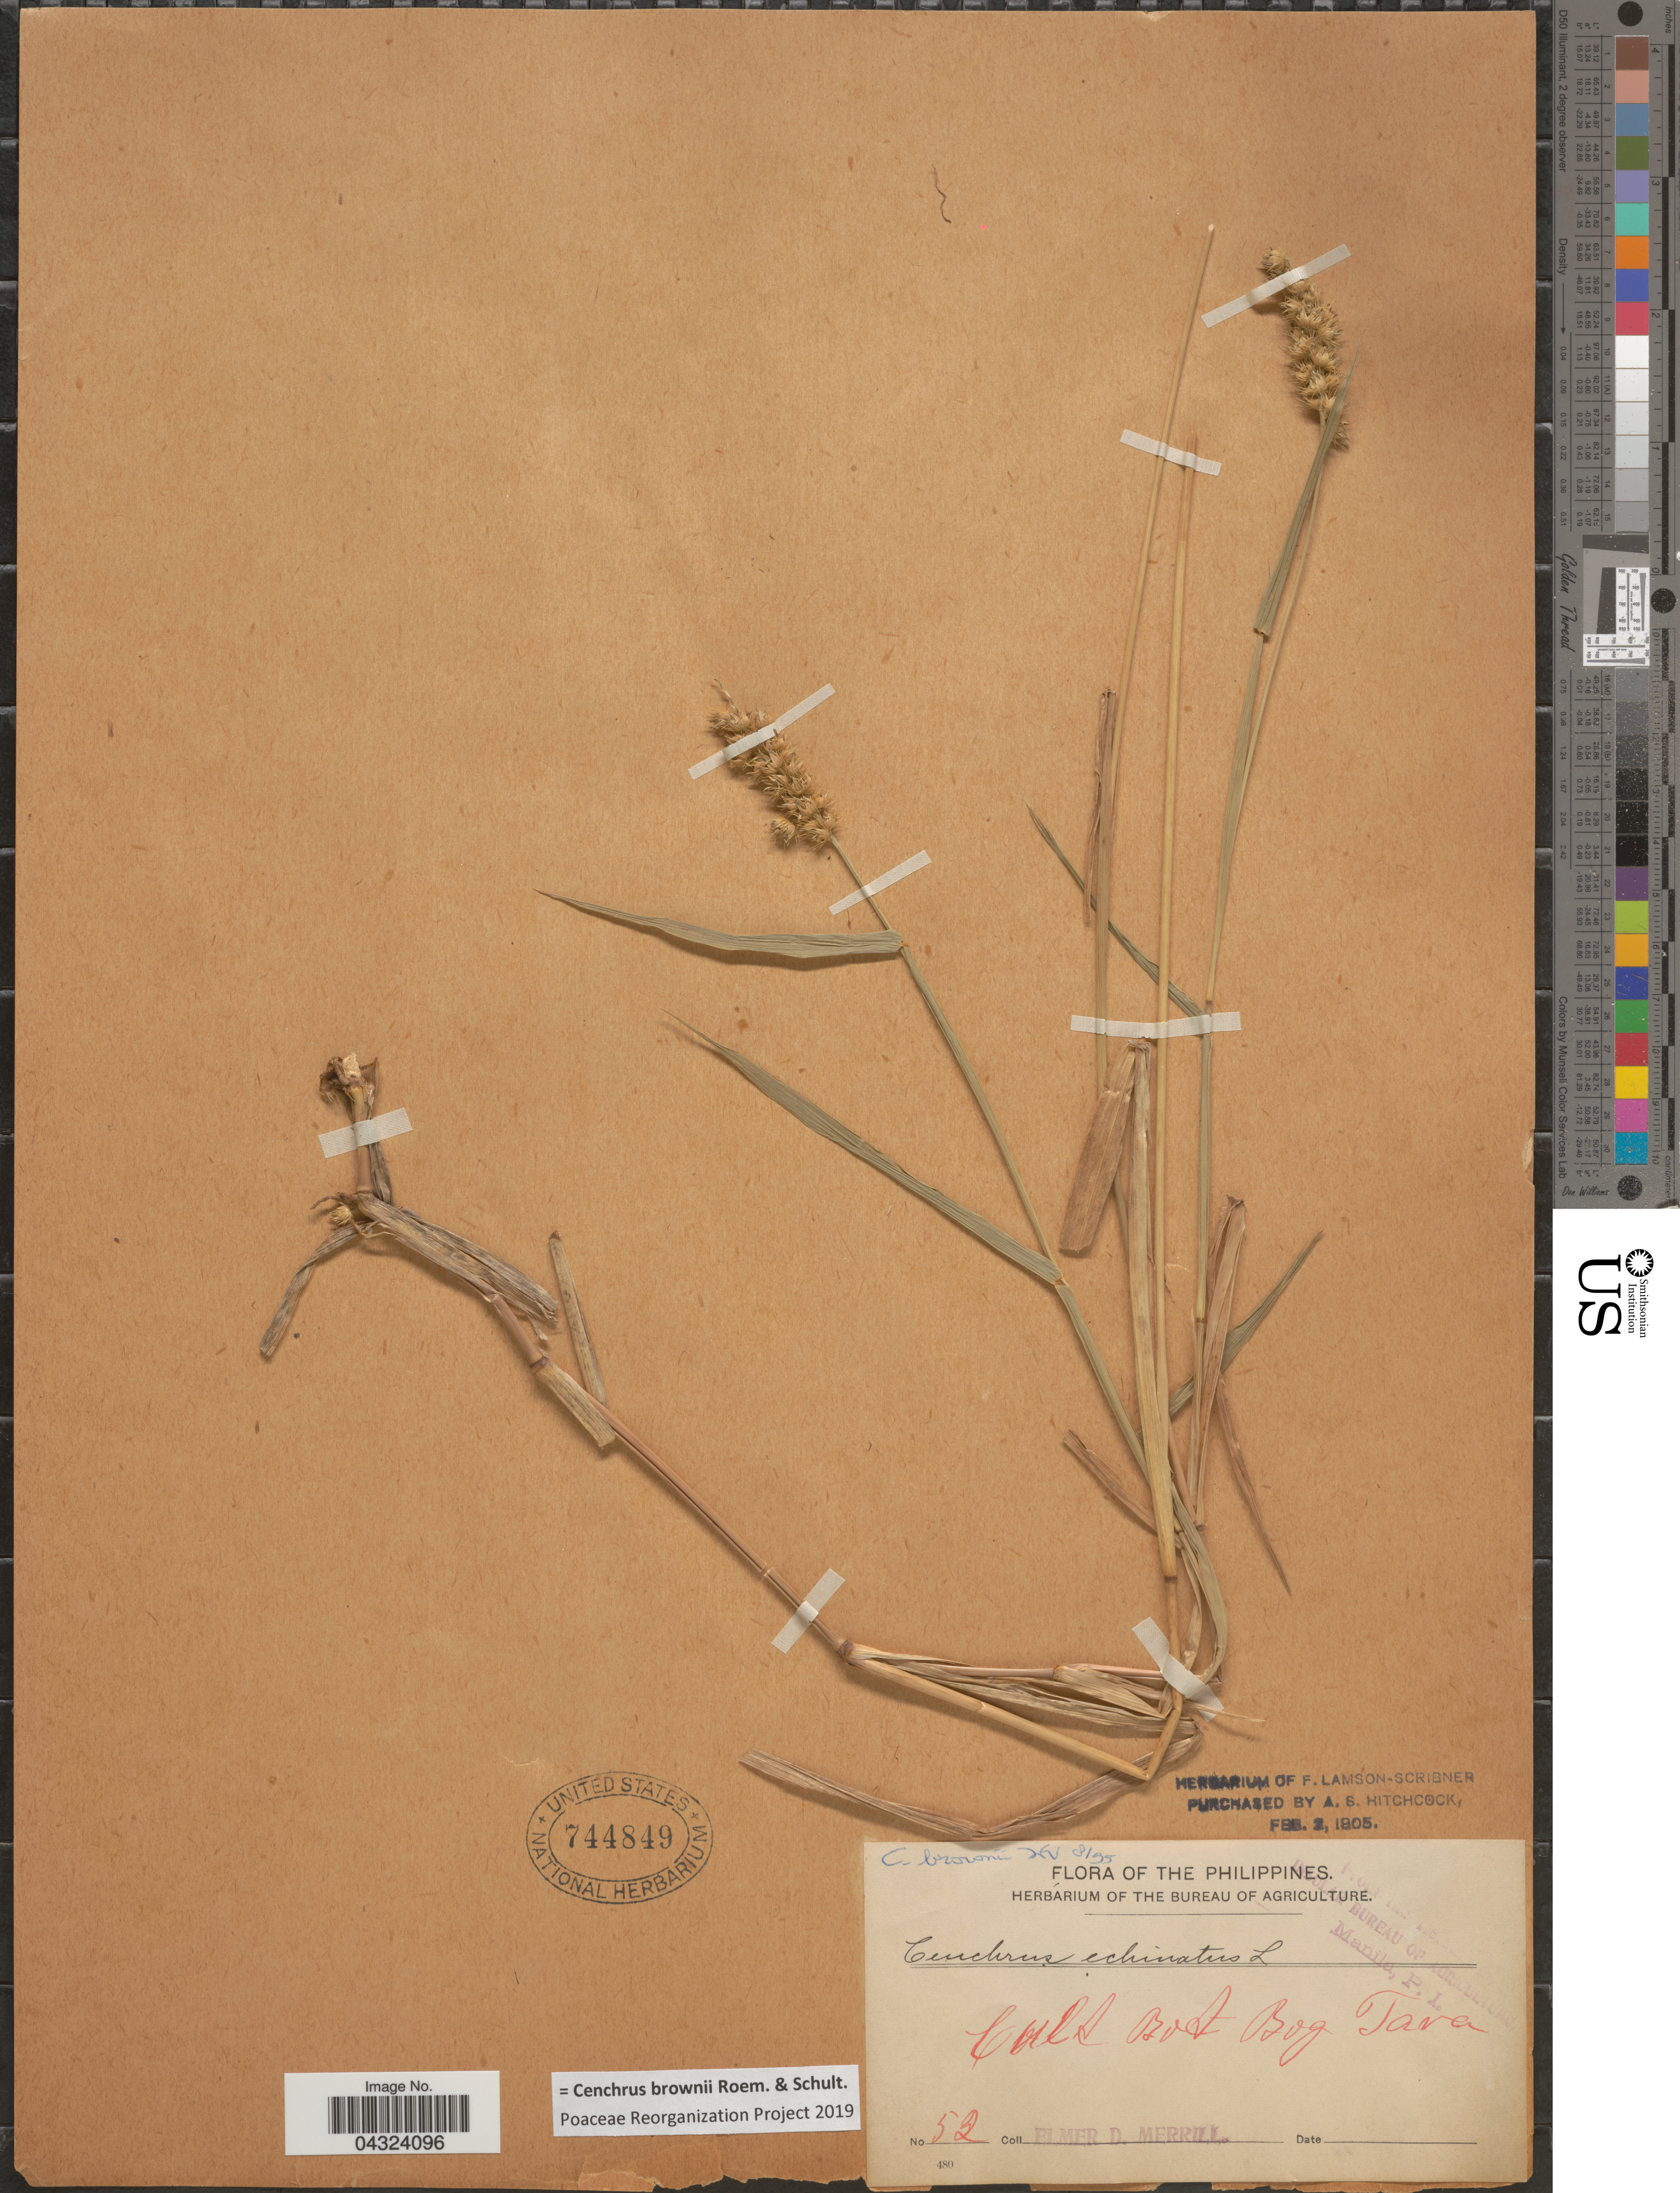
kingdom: Plantae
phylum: Tracheophyta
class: Liliopsida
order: Poales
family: Poaceae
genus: Cenchrus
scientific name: Cenchrus brownii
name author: Roem. & Schult.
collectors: E. D. Merrill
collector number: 52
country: Indonesia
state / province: Java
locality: Cult Bot Bog.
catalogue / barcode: US 744849